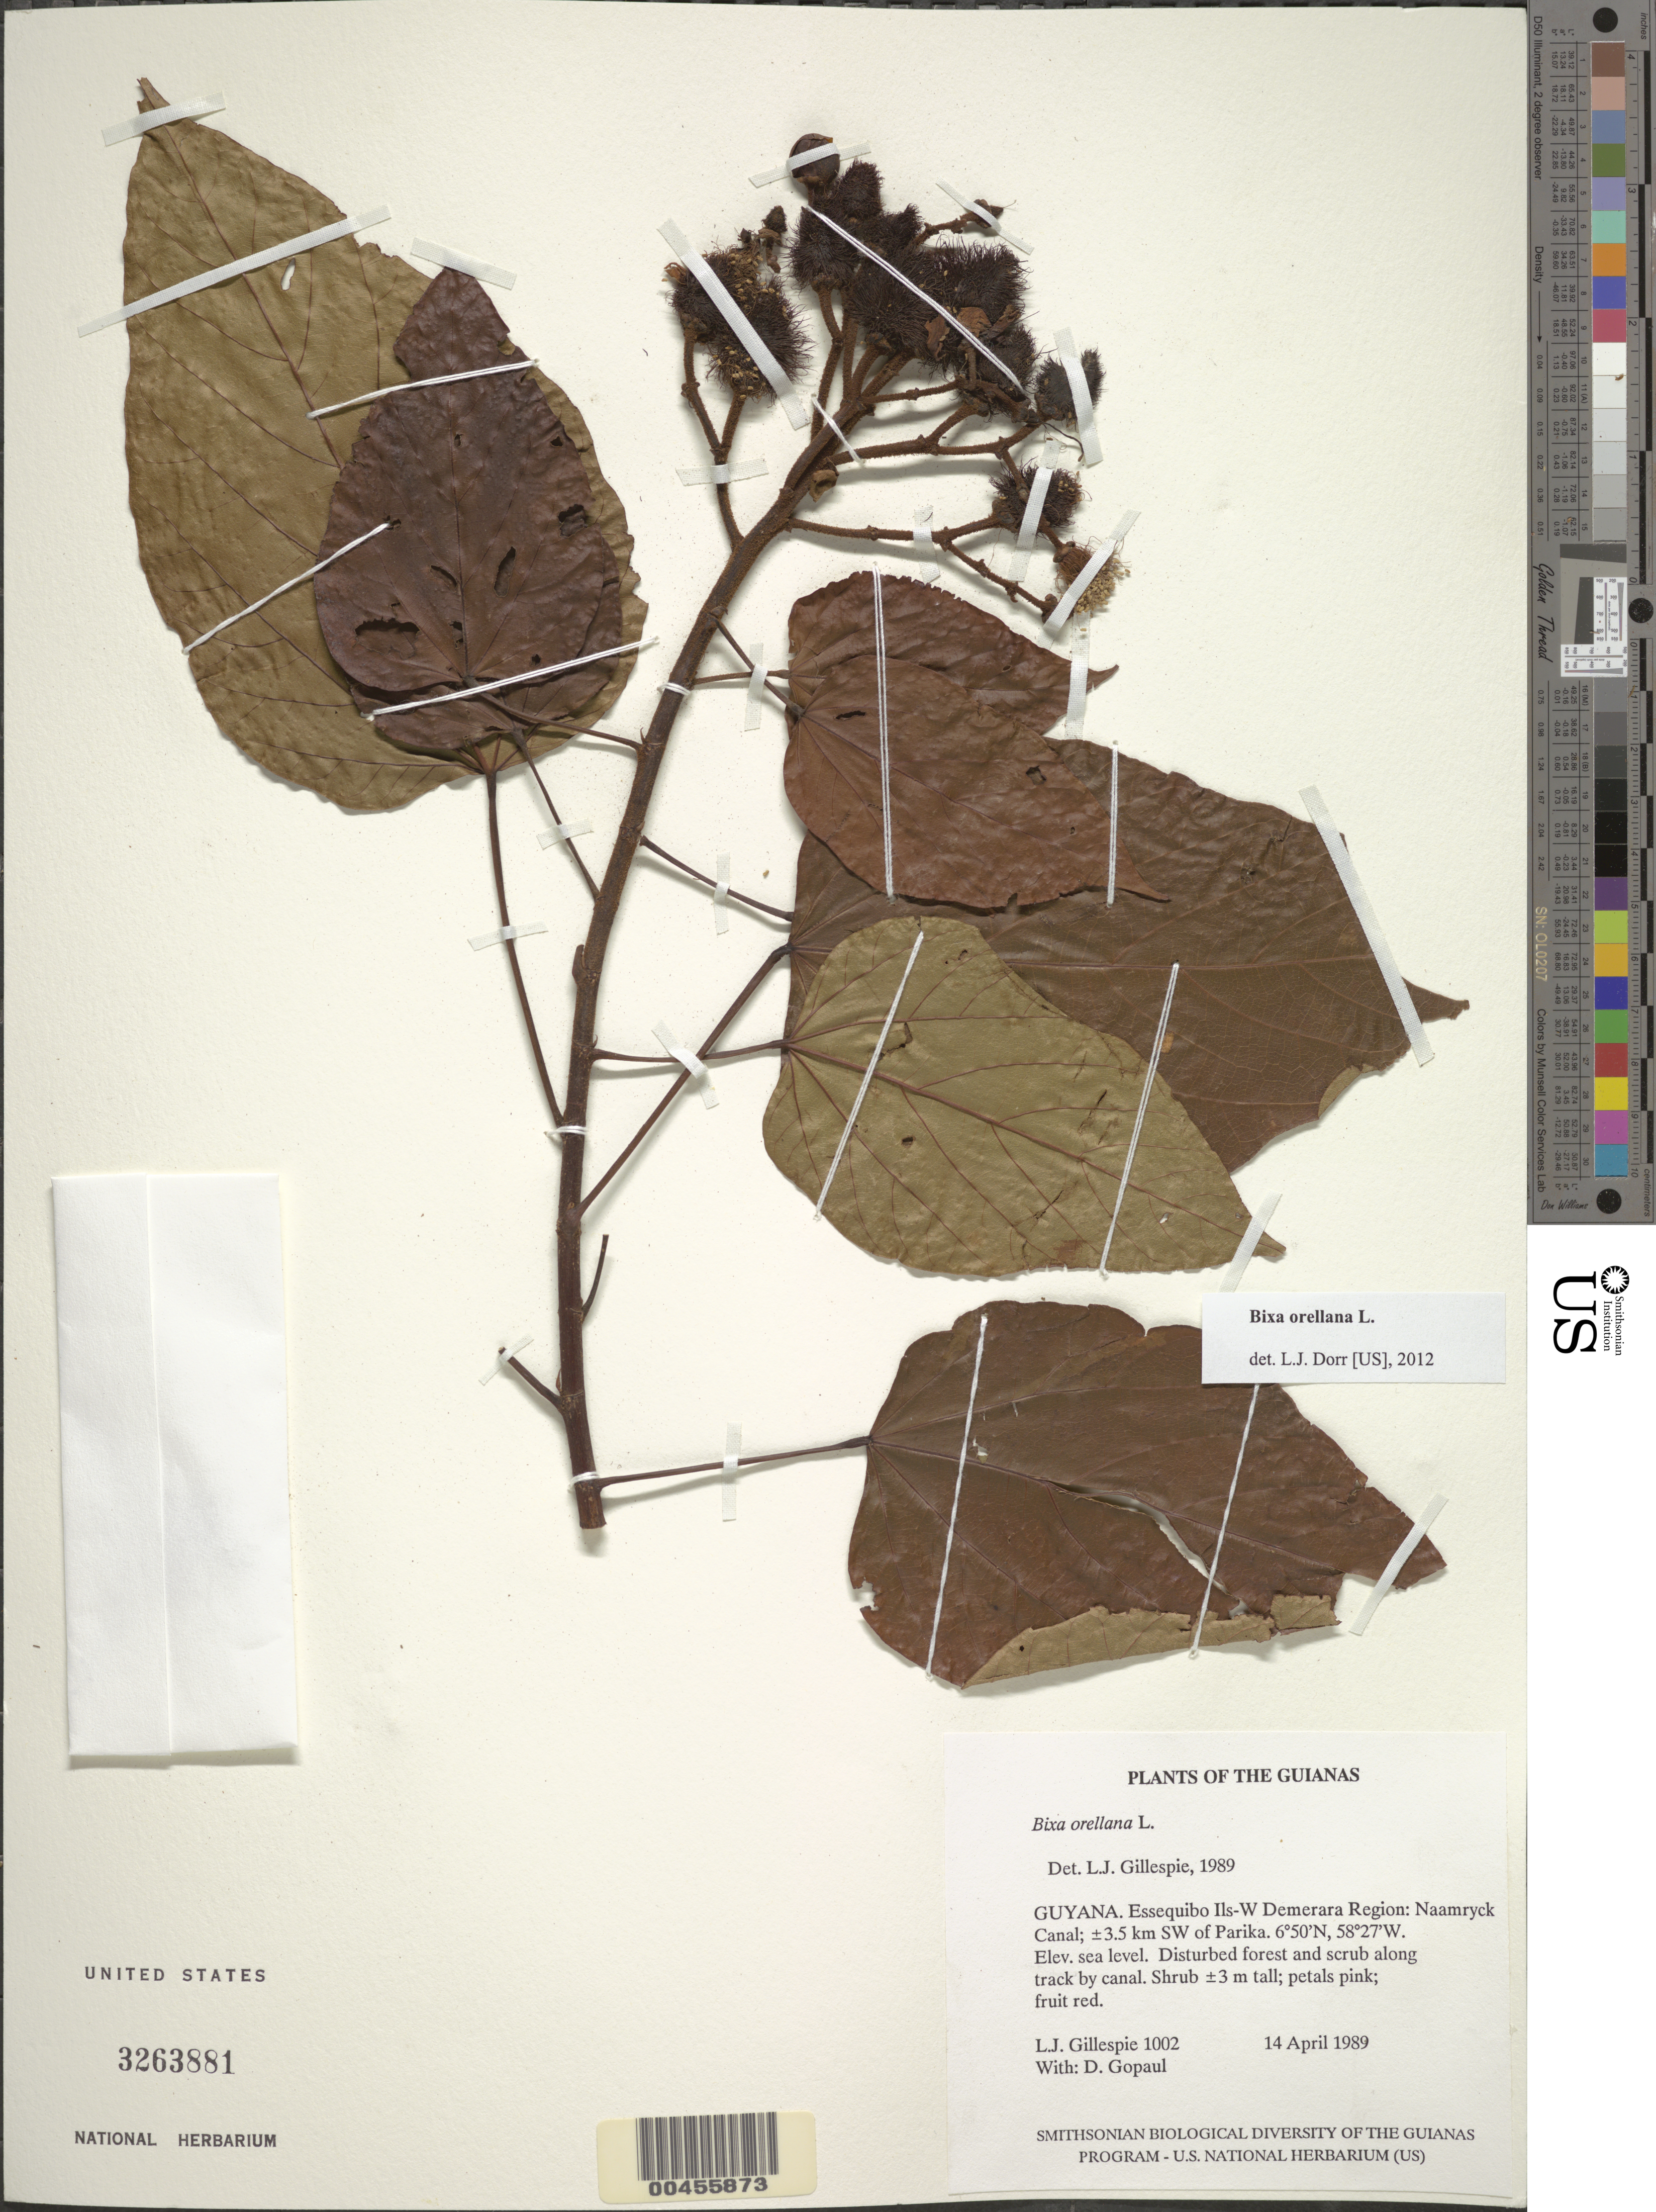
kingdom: Plantae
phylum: Tracheophyta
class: Magnoliopsida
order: Malvales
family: Bixaceae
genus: Bixa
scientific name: Bixa orellana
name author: L.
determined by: Gillespie, L. J.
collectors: L. J. Gillespie & D. Gopaul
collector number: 1002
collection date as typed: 14 April 1989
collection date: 1989-04-14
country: Guyana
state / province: Essequibo Isl-W. Demerara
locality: Naamryck Canal; ±3.5 km SW of Parika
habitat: Disturbed forest and scrub along track by canal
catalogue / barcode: US 3263881